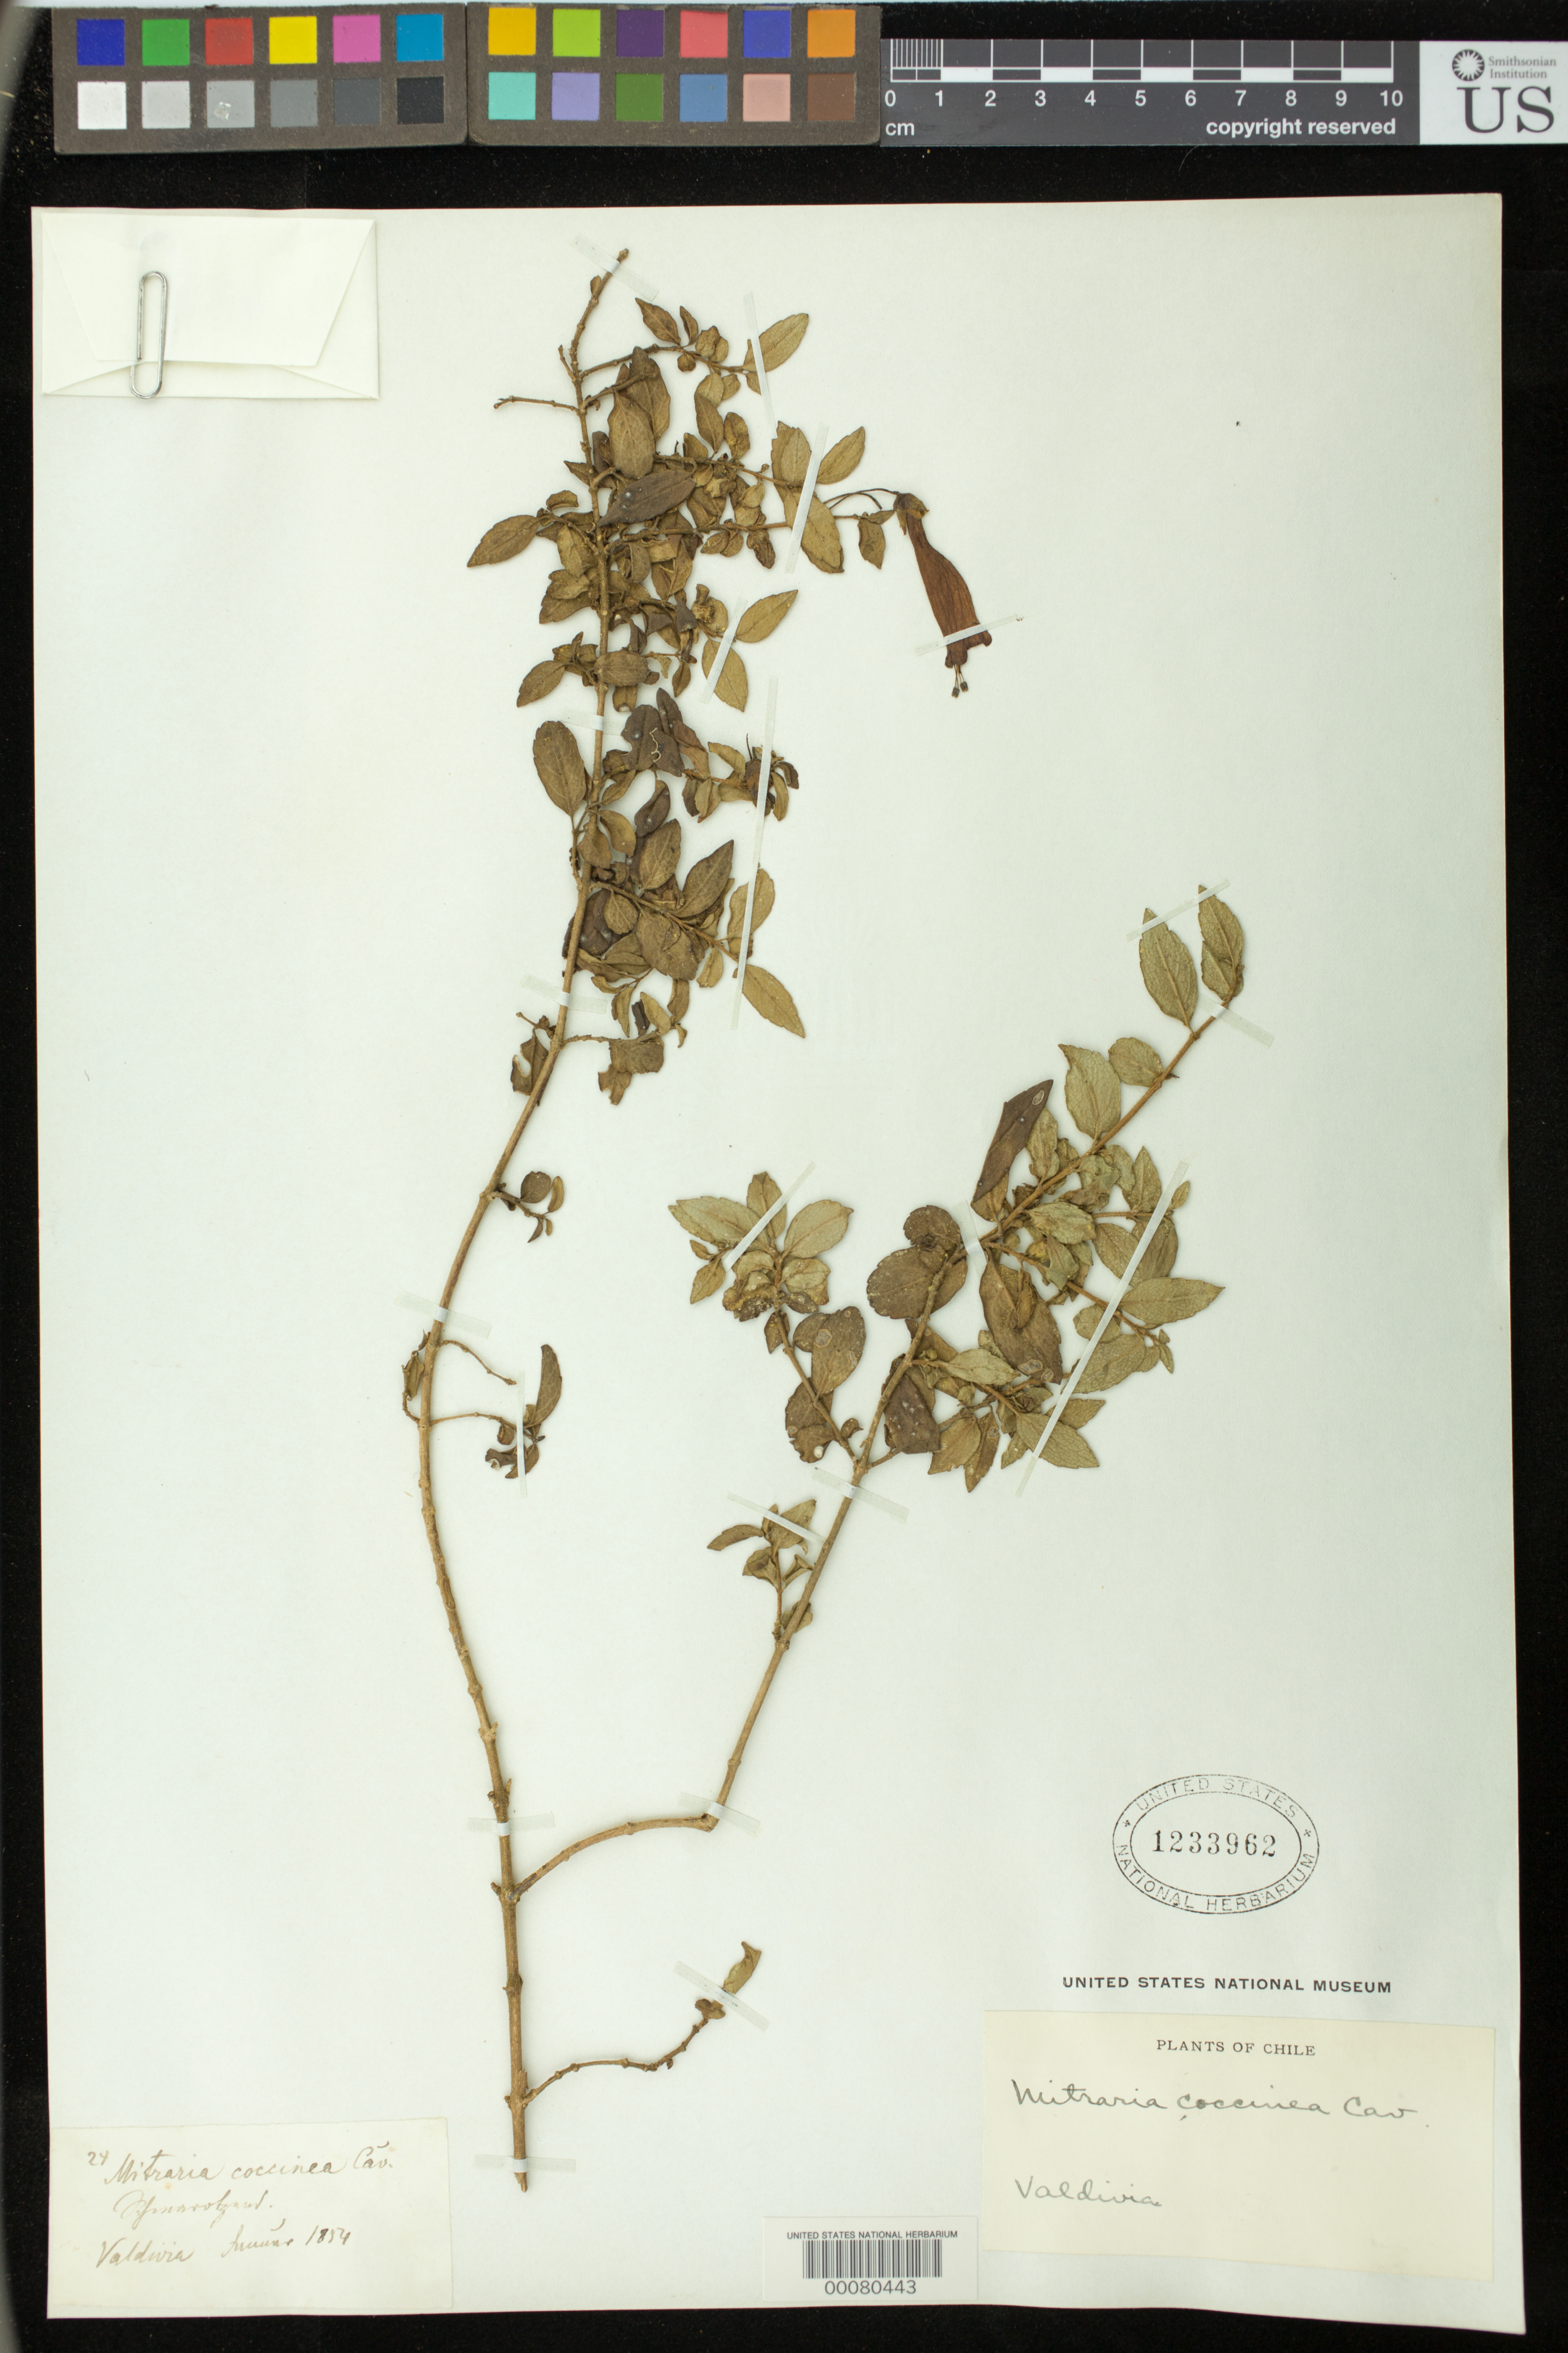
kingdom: Plantae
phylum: Tracheophyta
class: Magnoliopsida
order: Lamiales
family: Gesneriaceae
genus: Mitraria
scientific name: Mitraria coccinea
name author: Cav.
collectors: -. Jrerune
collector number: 24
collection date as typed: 1854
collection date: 1854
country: Chile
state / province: Los Ríos (XIV)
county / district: Valdivia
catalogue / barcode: US 1233962